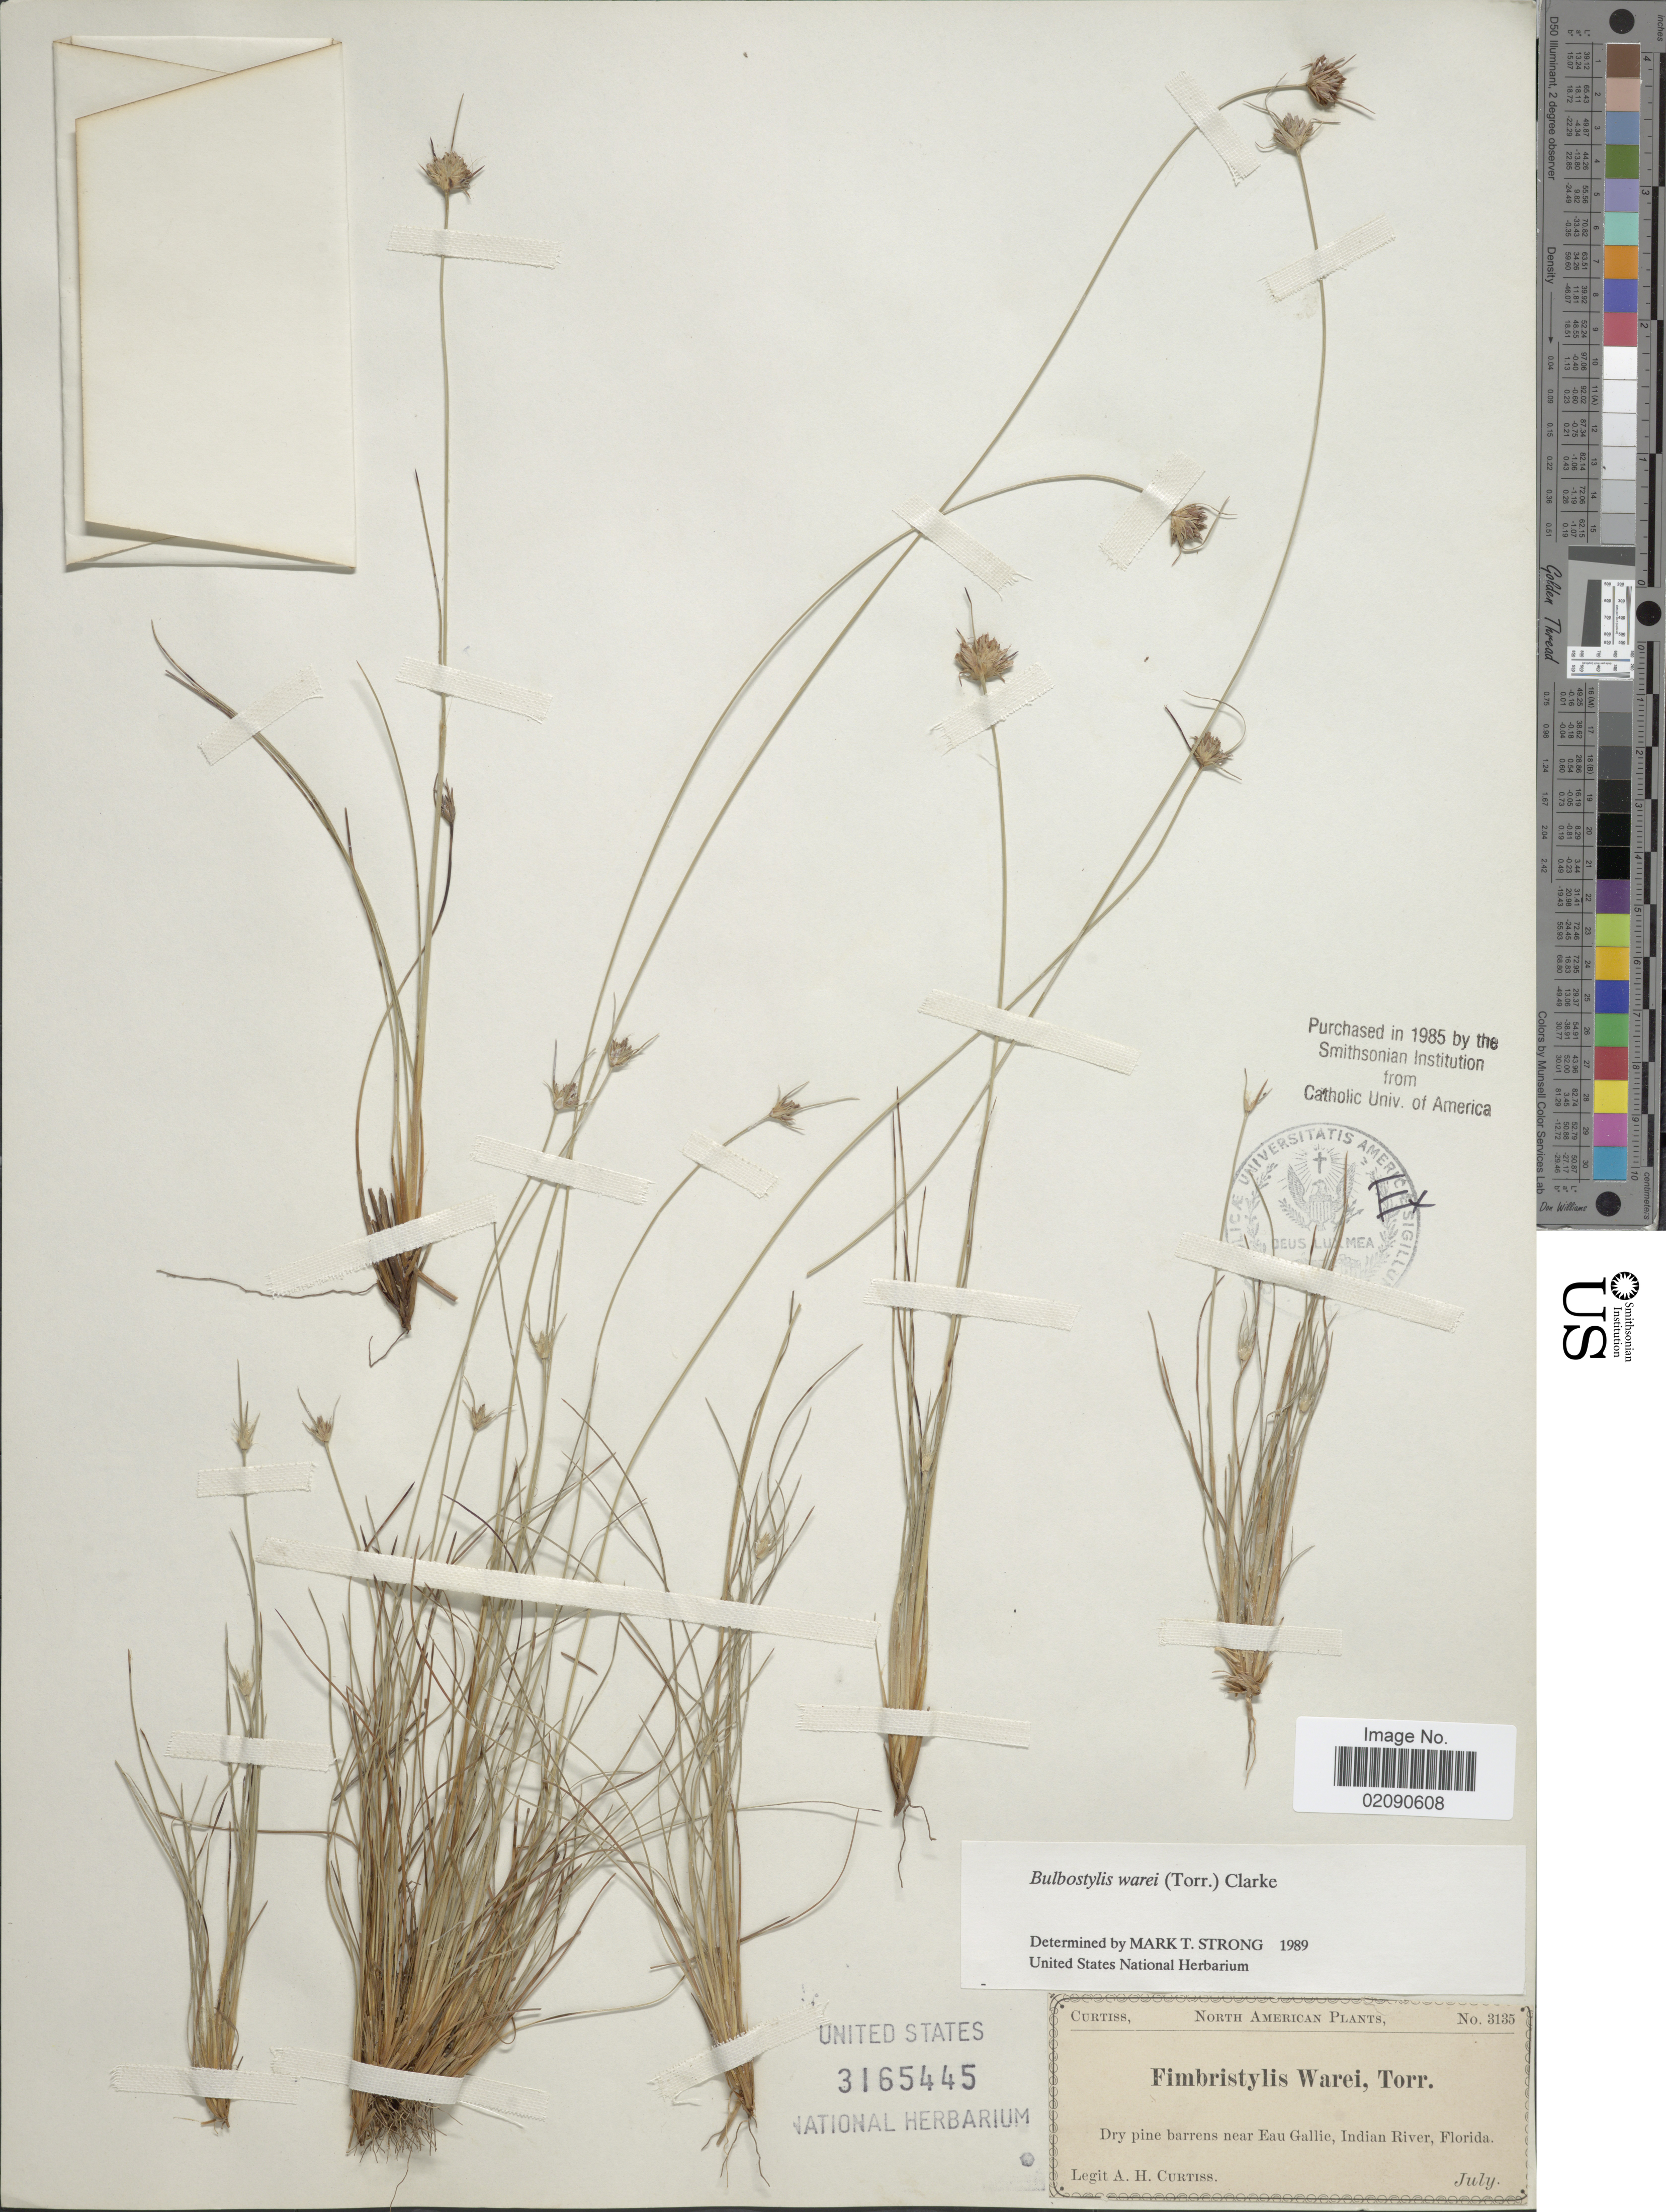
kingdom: Plantae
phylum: Tracheophyta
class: Liliopsida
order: Poales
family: Cyperaceae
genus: Bulbostylis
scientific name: Bulbostylis warei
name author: (Torr.) C.B. Clarke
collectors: A. H. Curtiss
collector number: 3135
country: United States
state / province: Florida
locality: Dry pine barrens near Eau Gallie, Indian River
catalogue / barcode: US 3165445